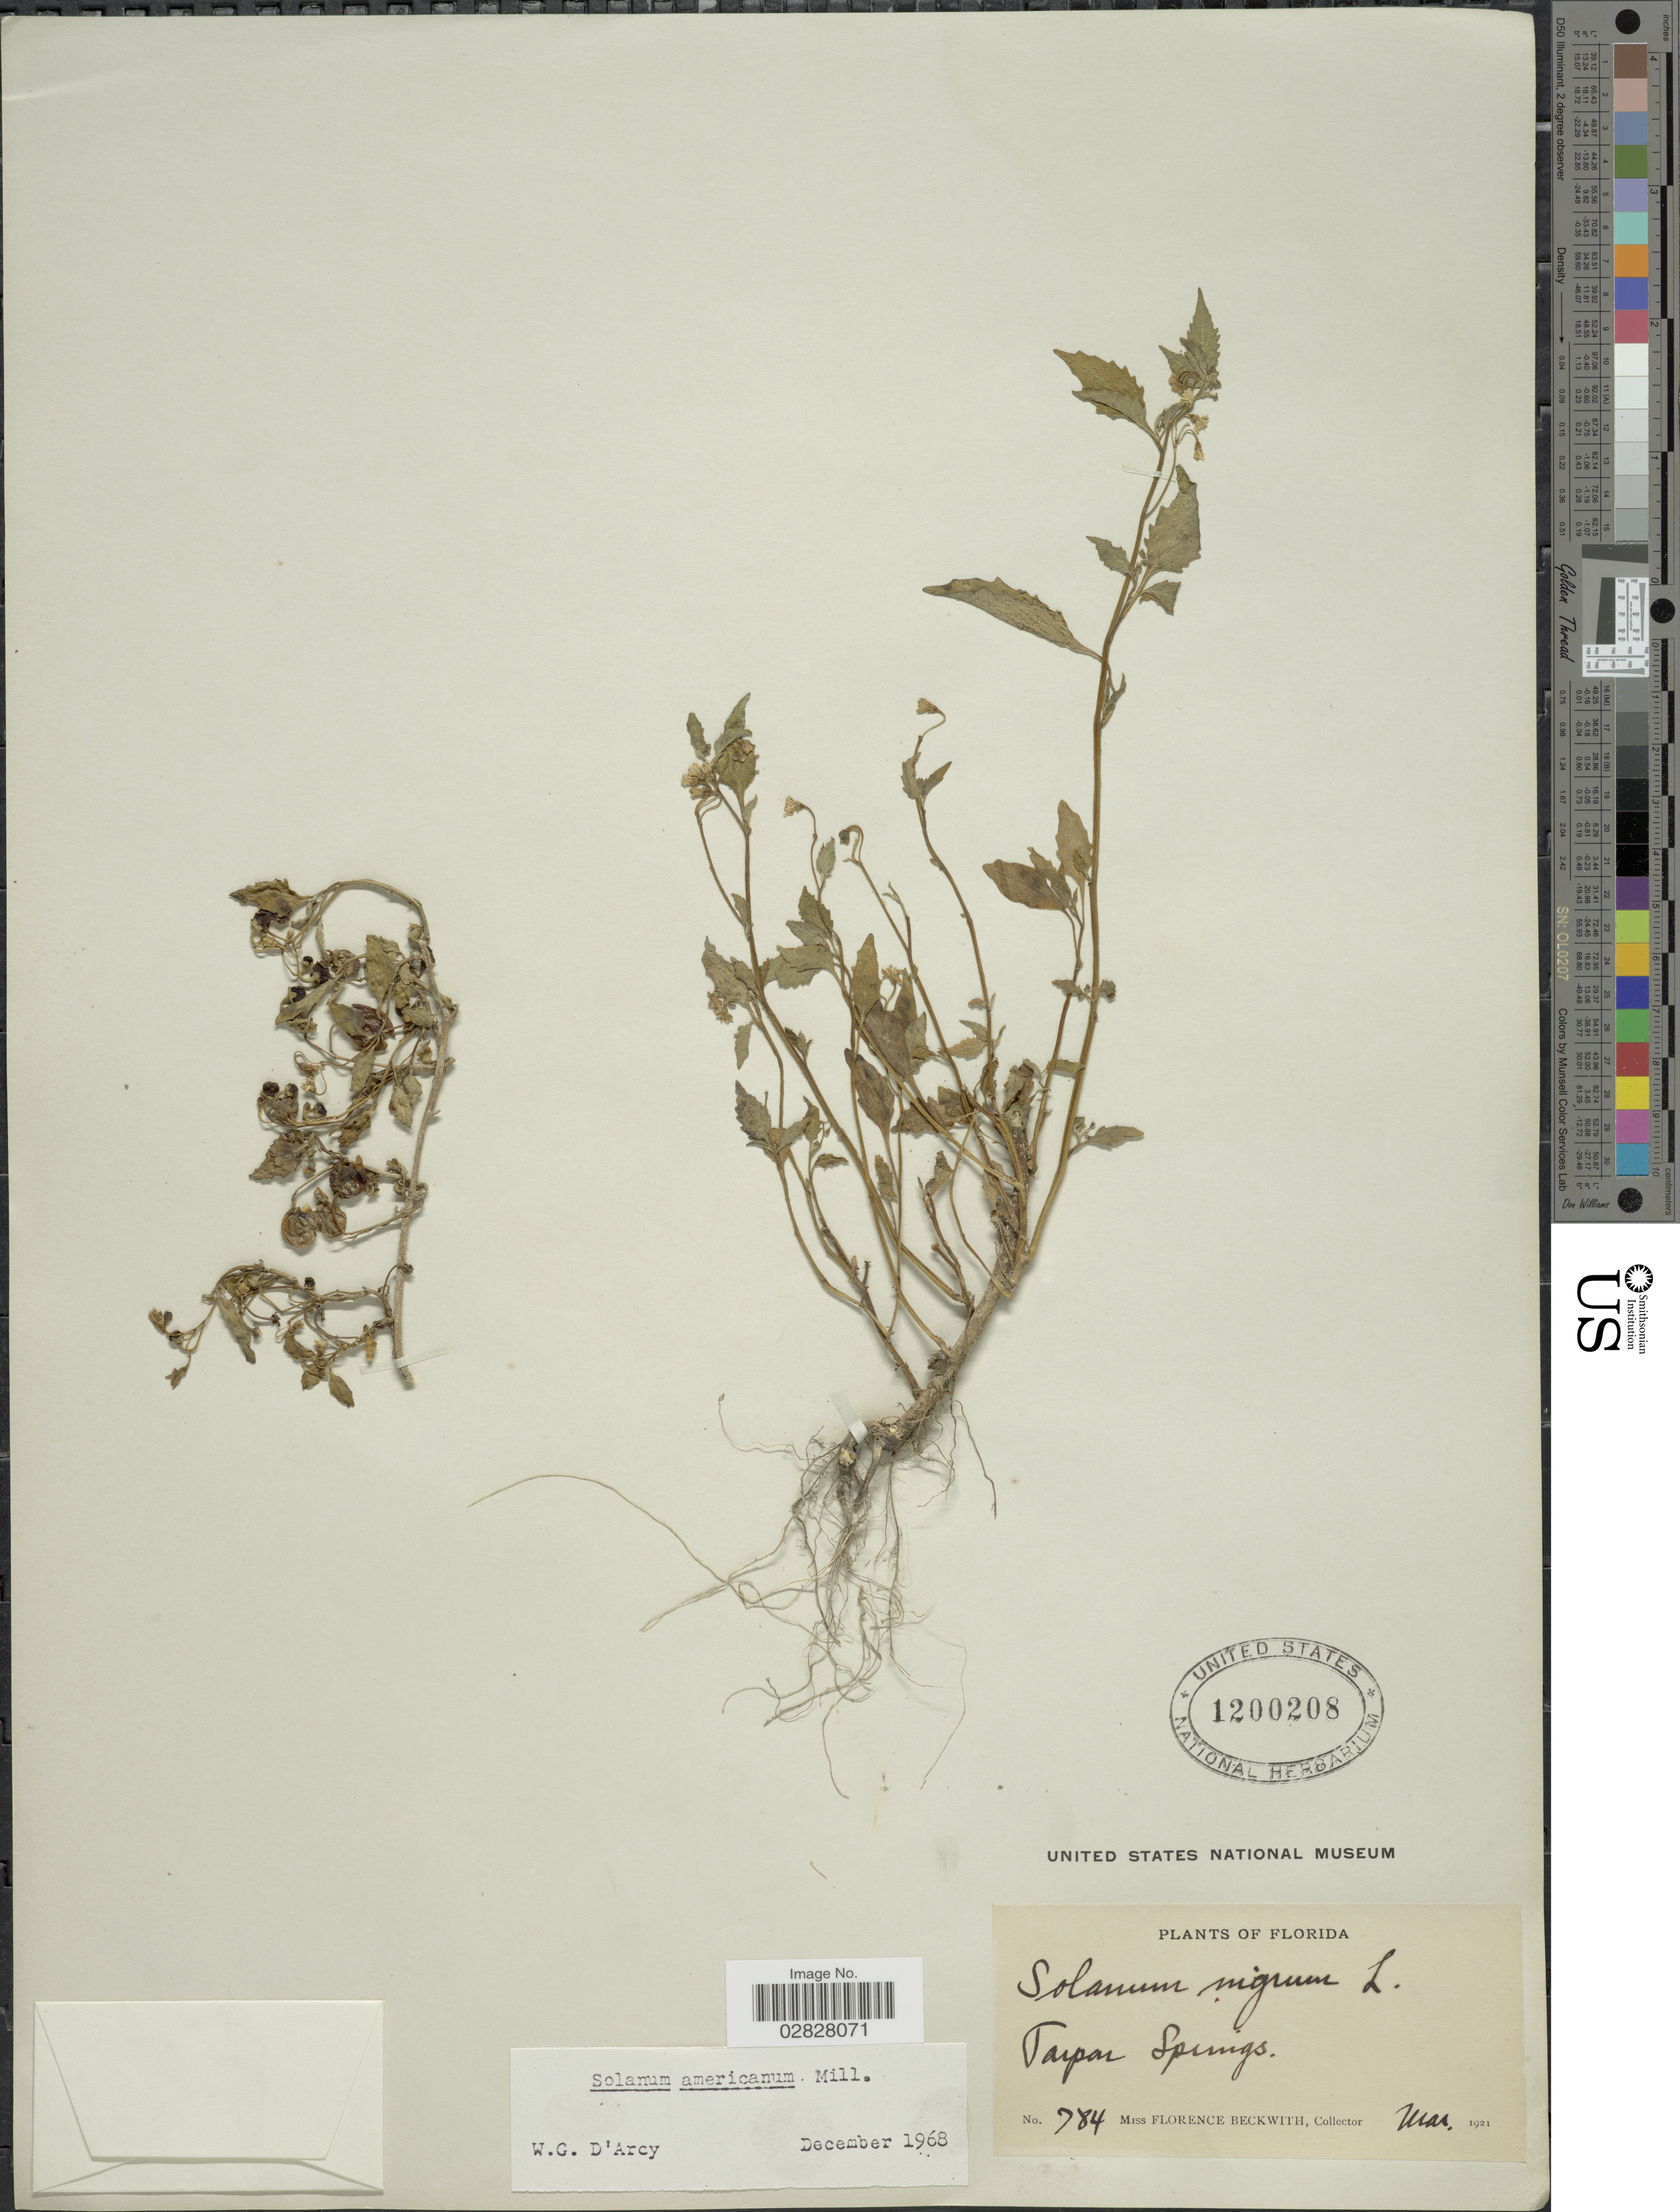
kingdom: Plantae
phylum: Tracheophyta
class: Magnoliopsida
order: Solanales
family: Solanaceae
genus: Solanum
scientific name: Solanum americanum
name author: Mill.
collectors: F. Beckwith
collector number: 784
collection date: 1921-03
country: United States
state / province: Florida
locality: Tarpon Springs.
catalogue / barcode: US 1200208